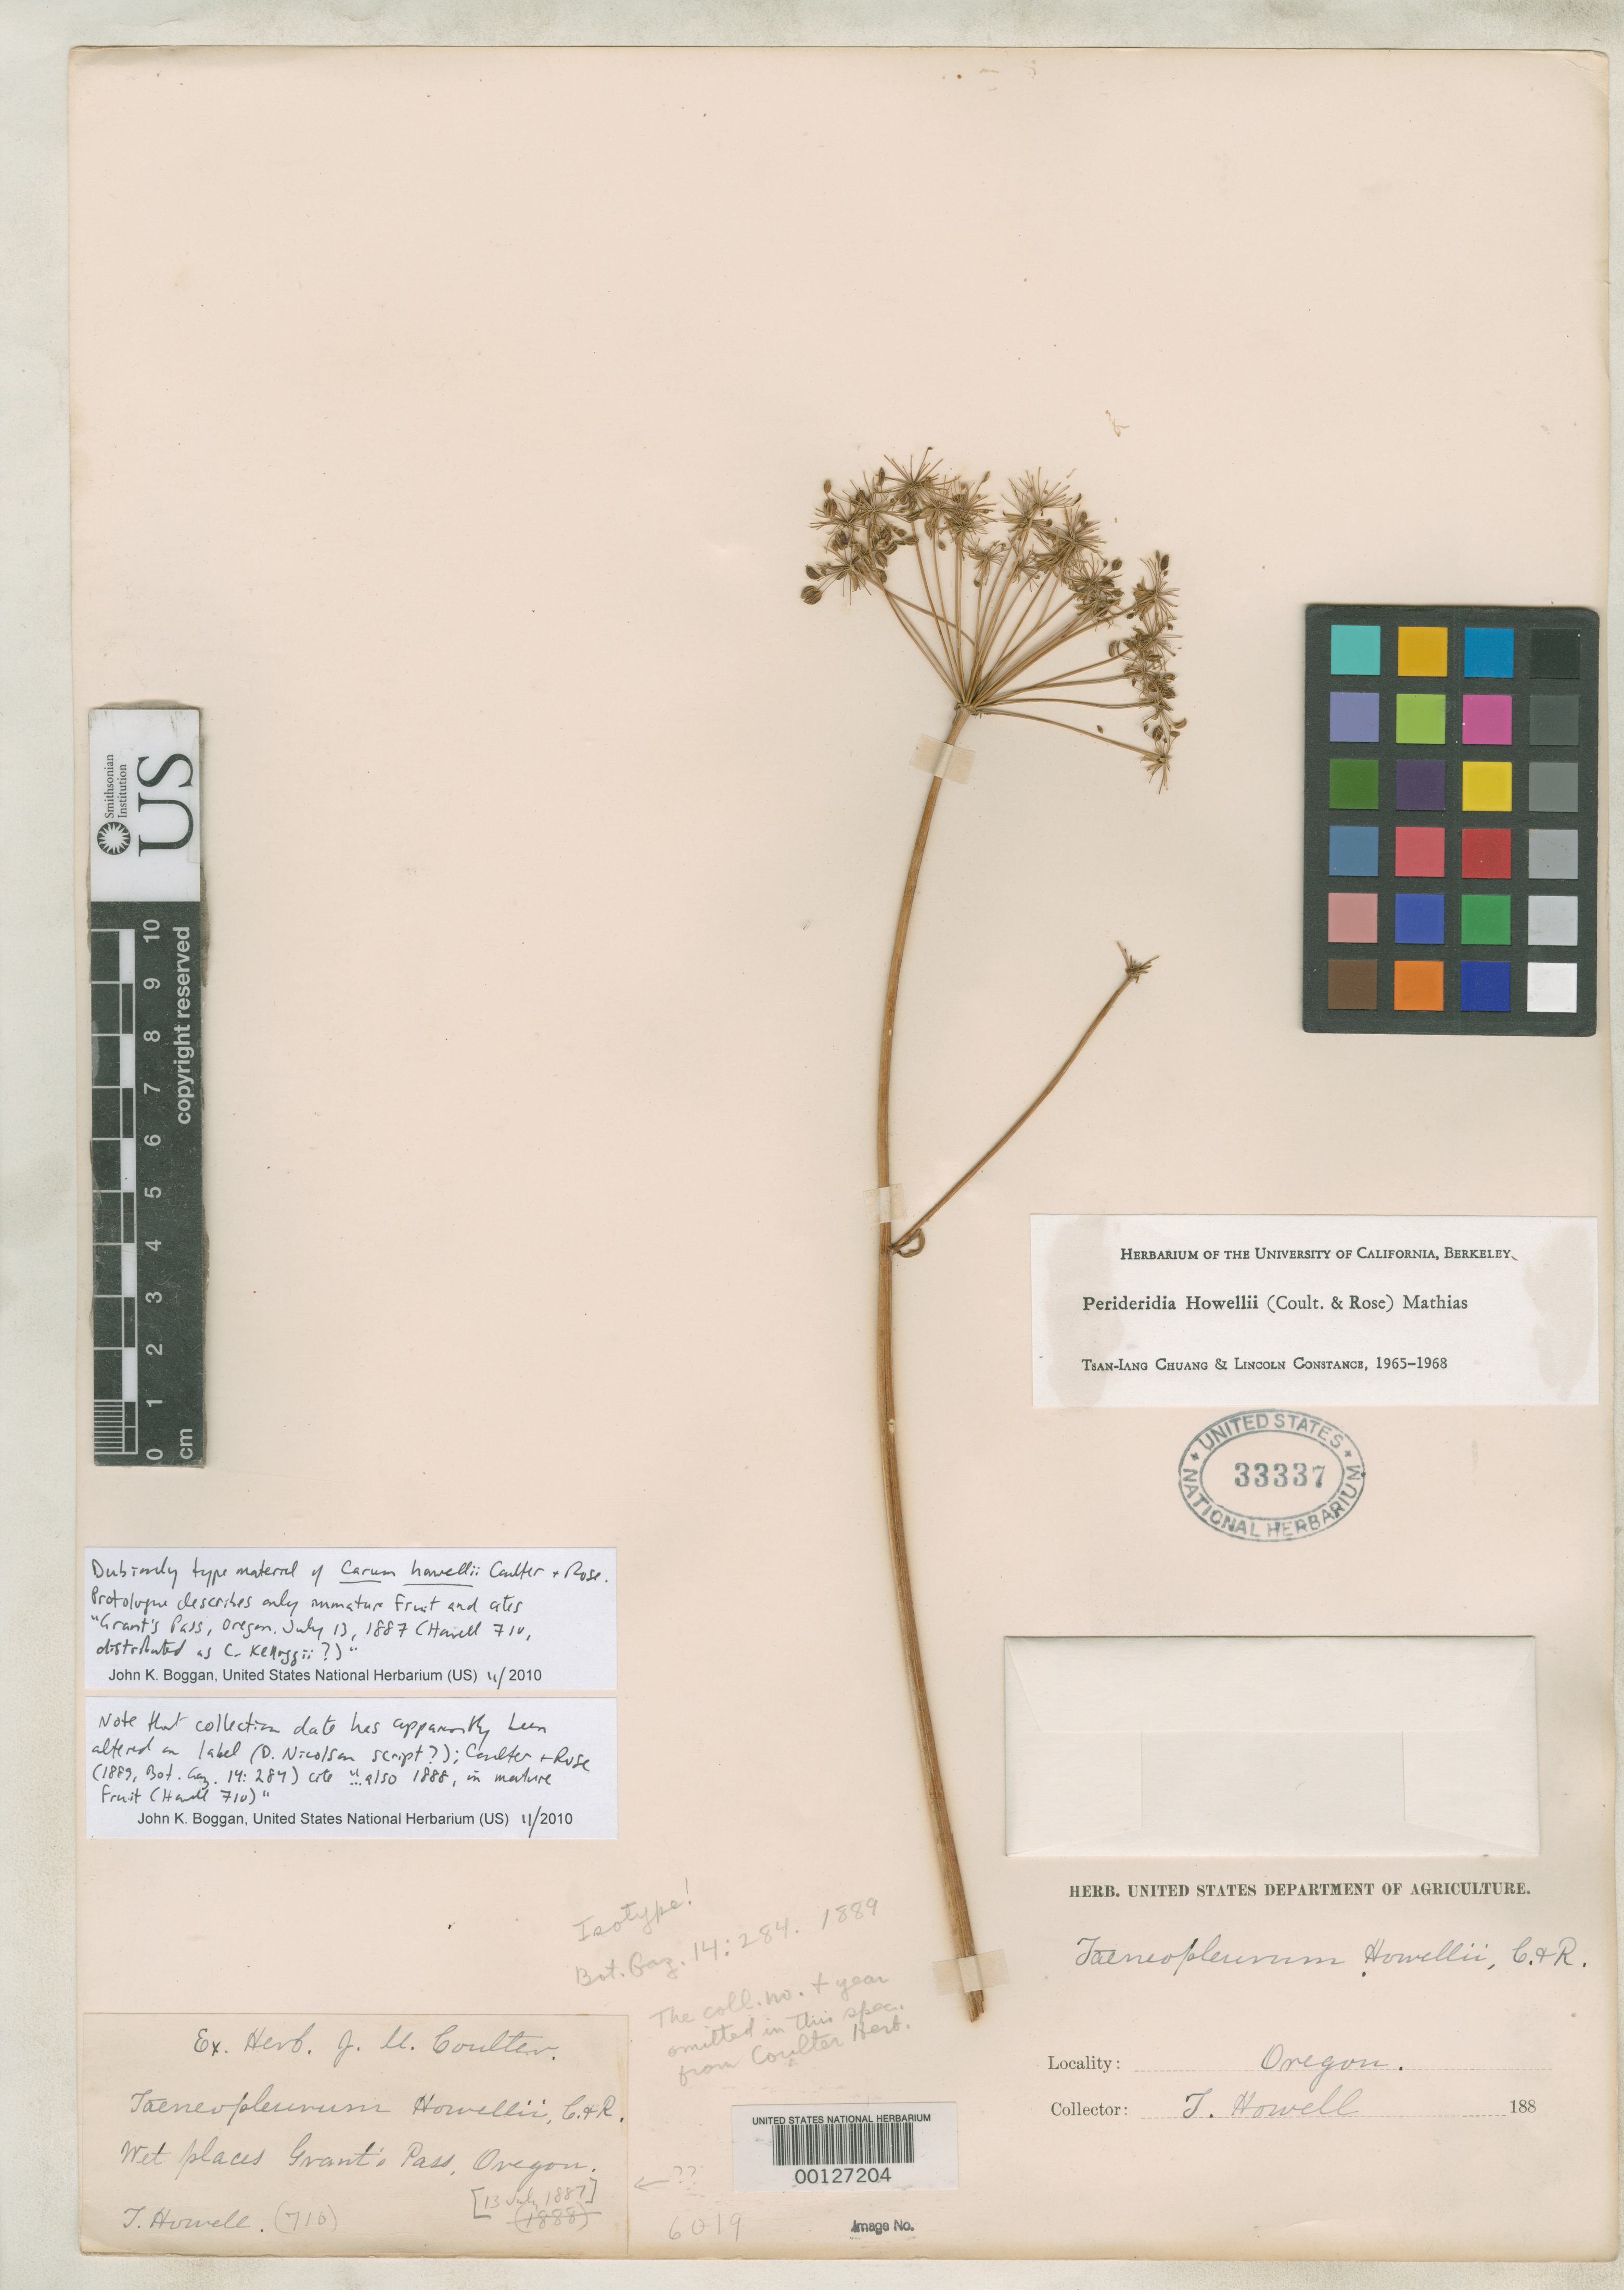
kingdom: Plantae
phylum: Tracheophyta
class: Magnoliopsida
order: Apiales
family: Apiaceae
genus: Carum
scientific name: Carum howellii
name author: J.M. Coult. & Rose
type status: Possible Type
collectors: T. J. Howell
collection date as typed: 1888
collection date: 1888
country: United States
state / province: Oregon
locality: Wet places, Grant's Pass, Oregon.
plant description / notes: Annotated in unknown hand as "Isotype!" but dubiously type material; original label has been altered (collection number date added, collection date altered; D. Nicolson script?).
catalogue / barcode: US 33337